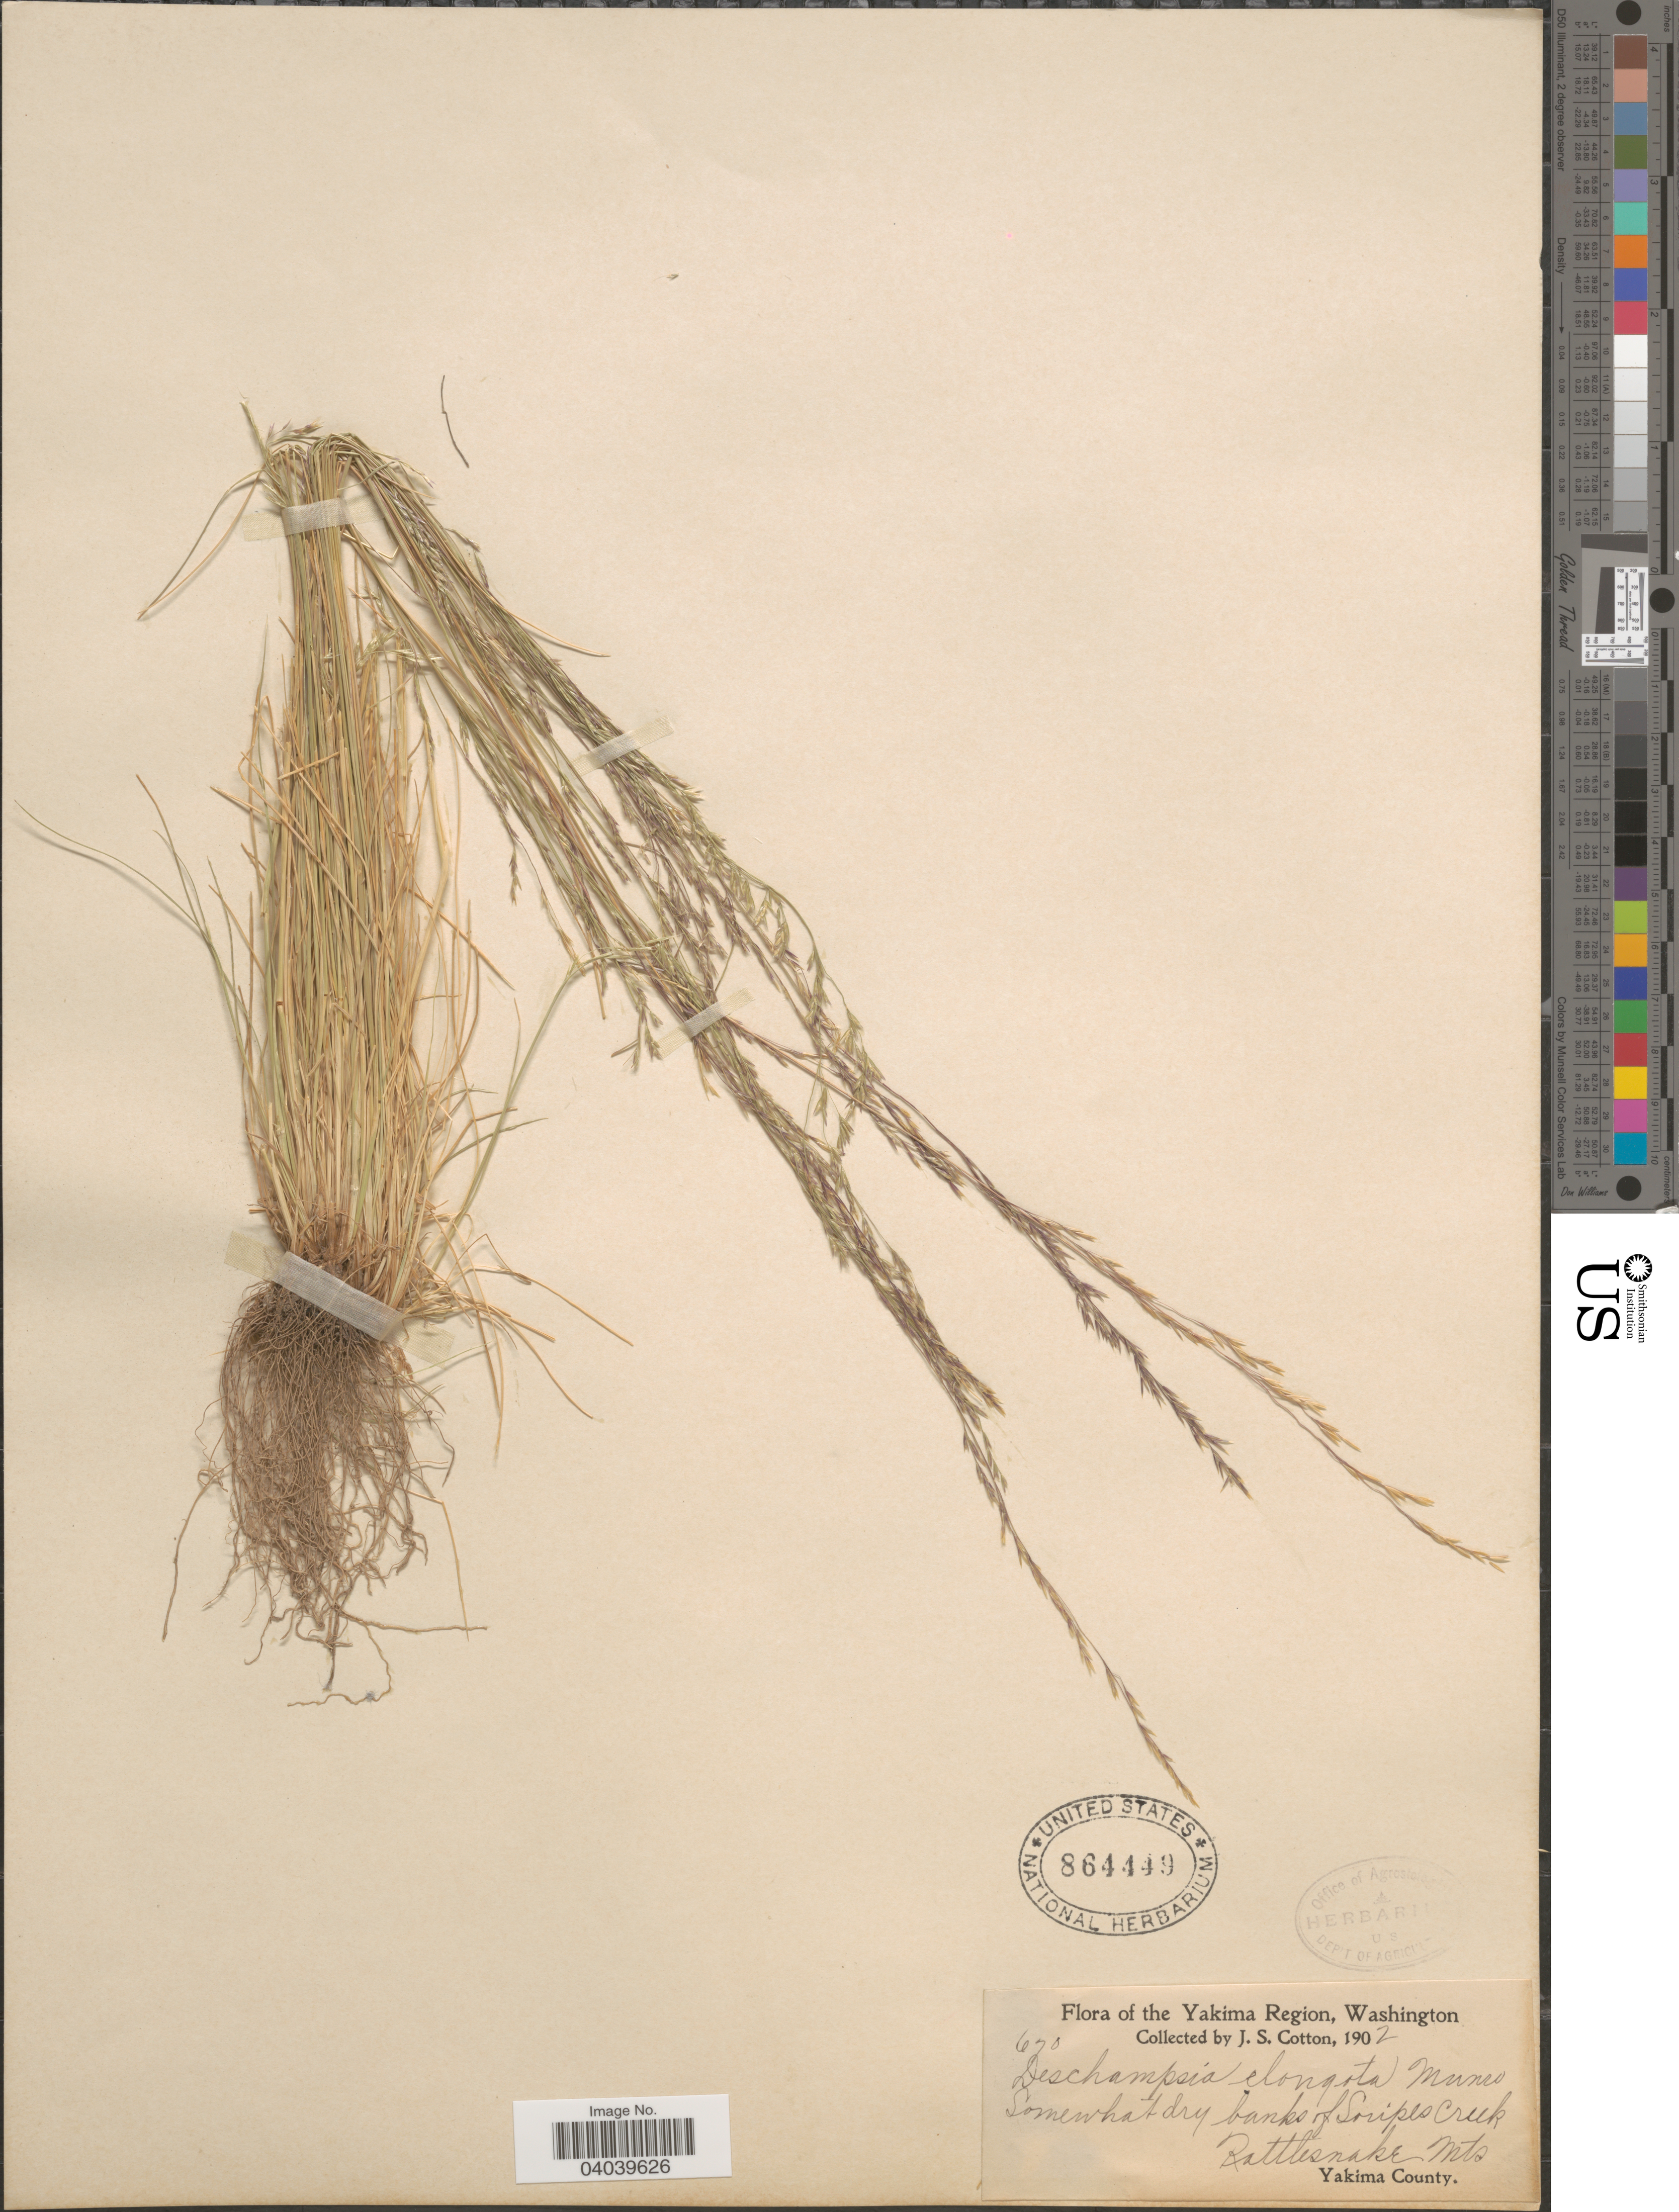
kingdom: Plantae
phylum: Tracheophyta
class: Liliopsida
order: Poales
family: Poaceae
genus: Deschampsia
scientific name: Deschampsia elongata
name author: (Hook.) Munro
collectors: J. S. Cotton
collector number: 670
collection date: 1902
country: United States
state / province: Washington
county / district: Yakima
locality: Yakima Region. Somewhat dry banks of Soripes Creek, Rattlesnake Mts. Yakima County.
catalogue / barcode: US 864449